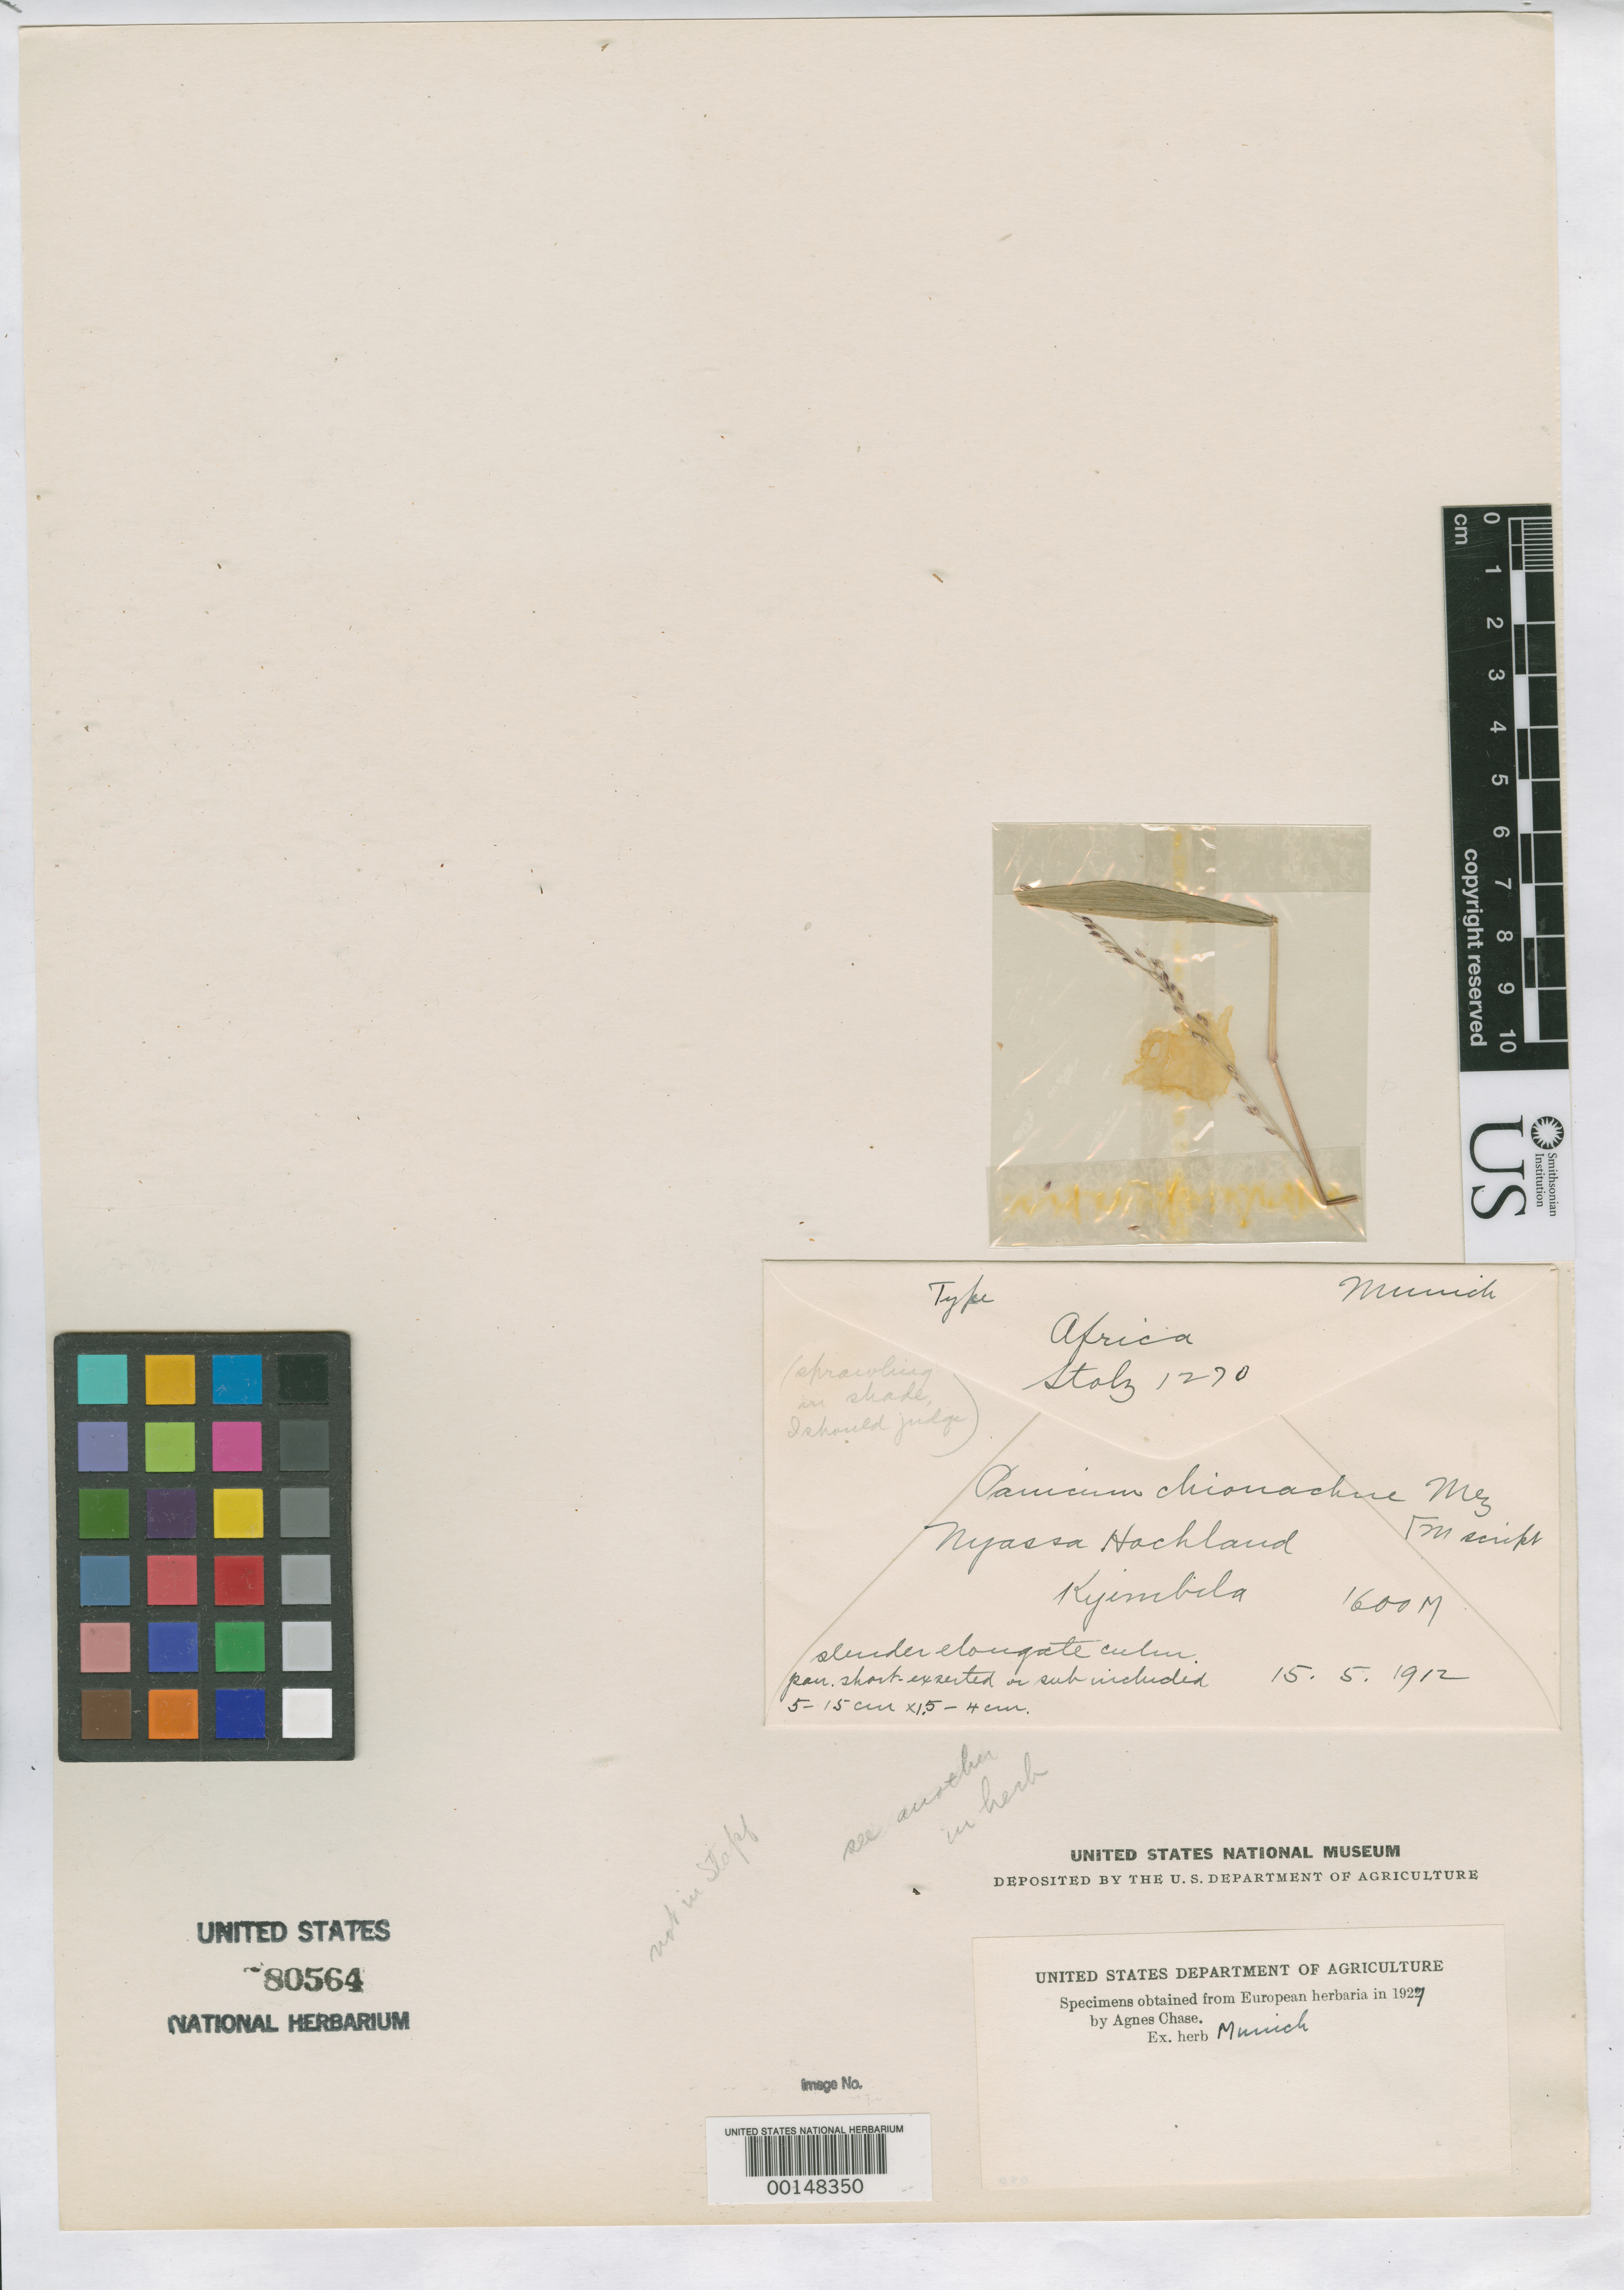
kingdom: Plantae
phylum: Tracheophyta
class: Liliopsida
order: Poales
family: Poaceae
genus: Panicum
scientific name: Panicum chionachne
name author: Mez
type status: Type Fragment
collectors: A. Stolz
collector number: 1270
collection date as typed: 15 May 1912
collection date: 1912-05-15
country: Tanzania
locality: Nyassa Hochland, Kyimbila.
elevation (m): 1600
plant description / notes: Fragment of type ex Munich.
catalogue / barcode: US 80564